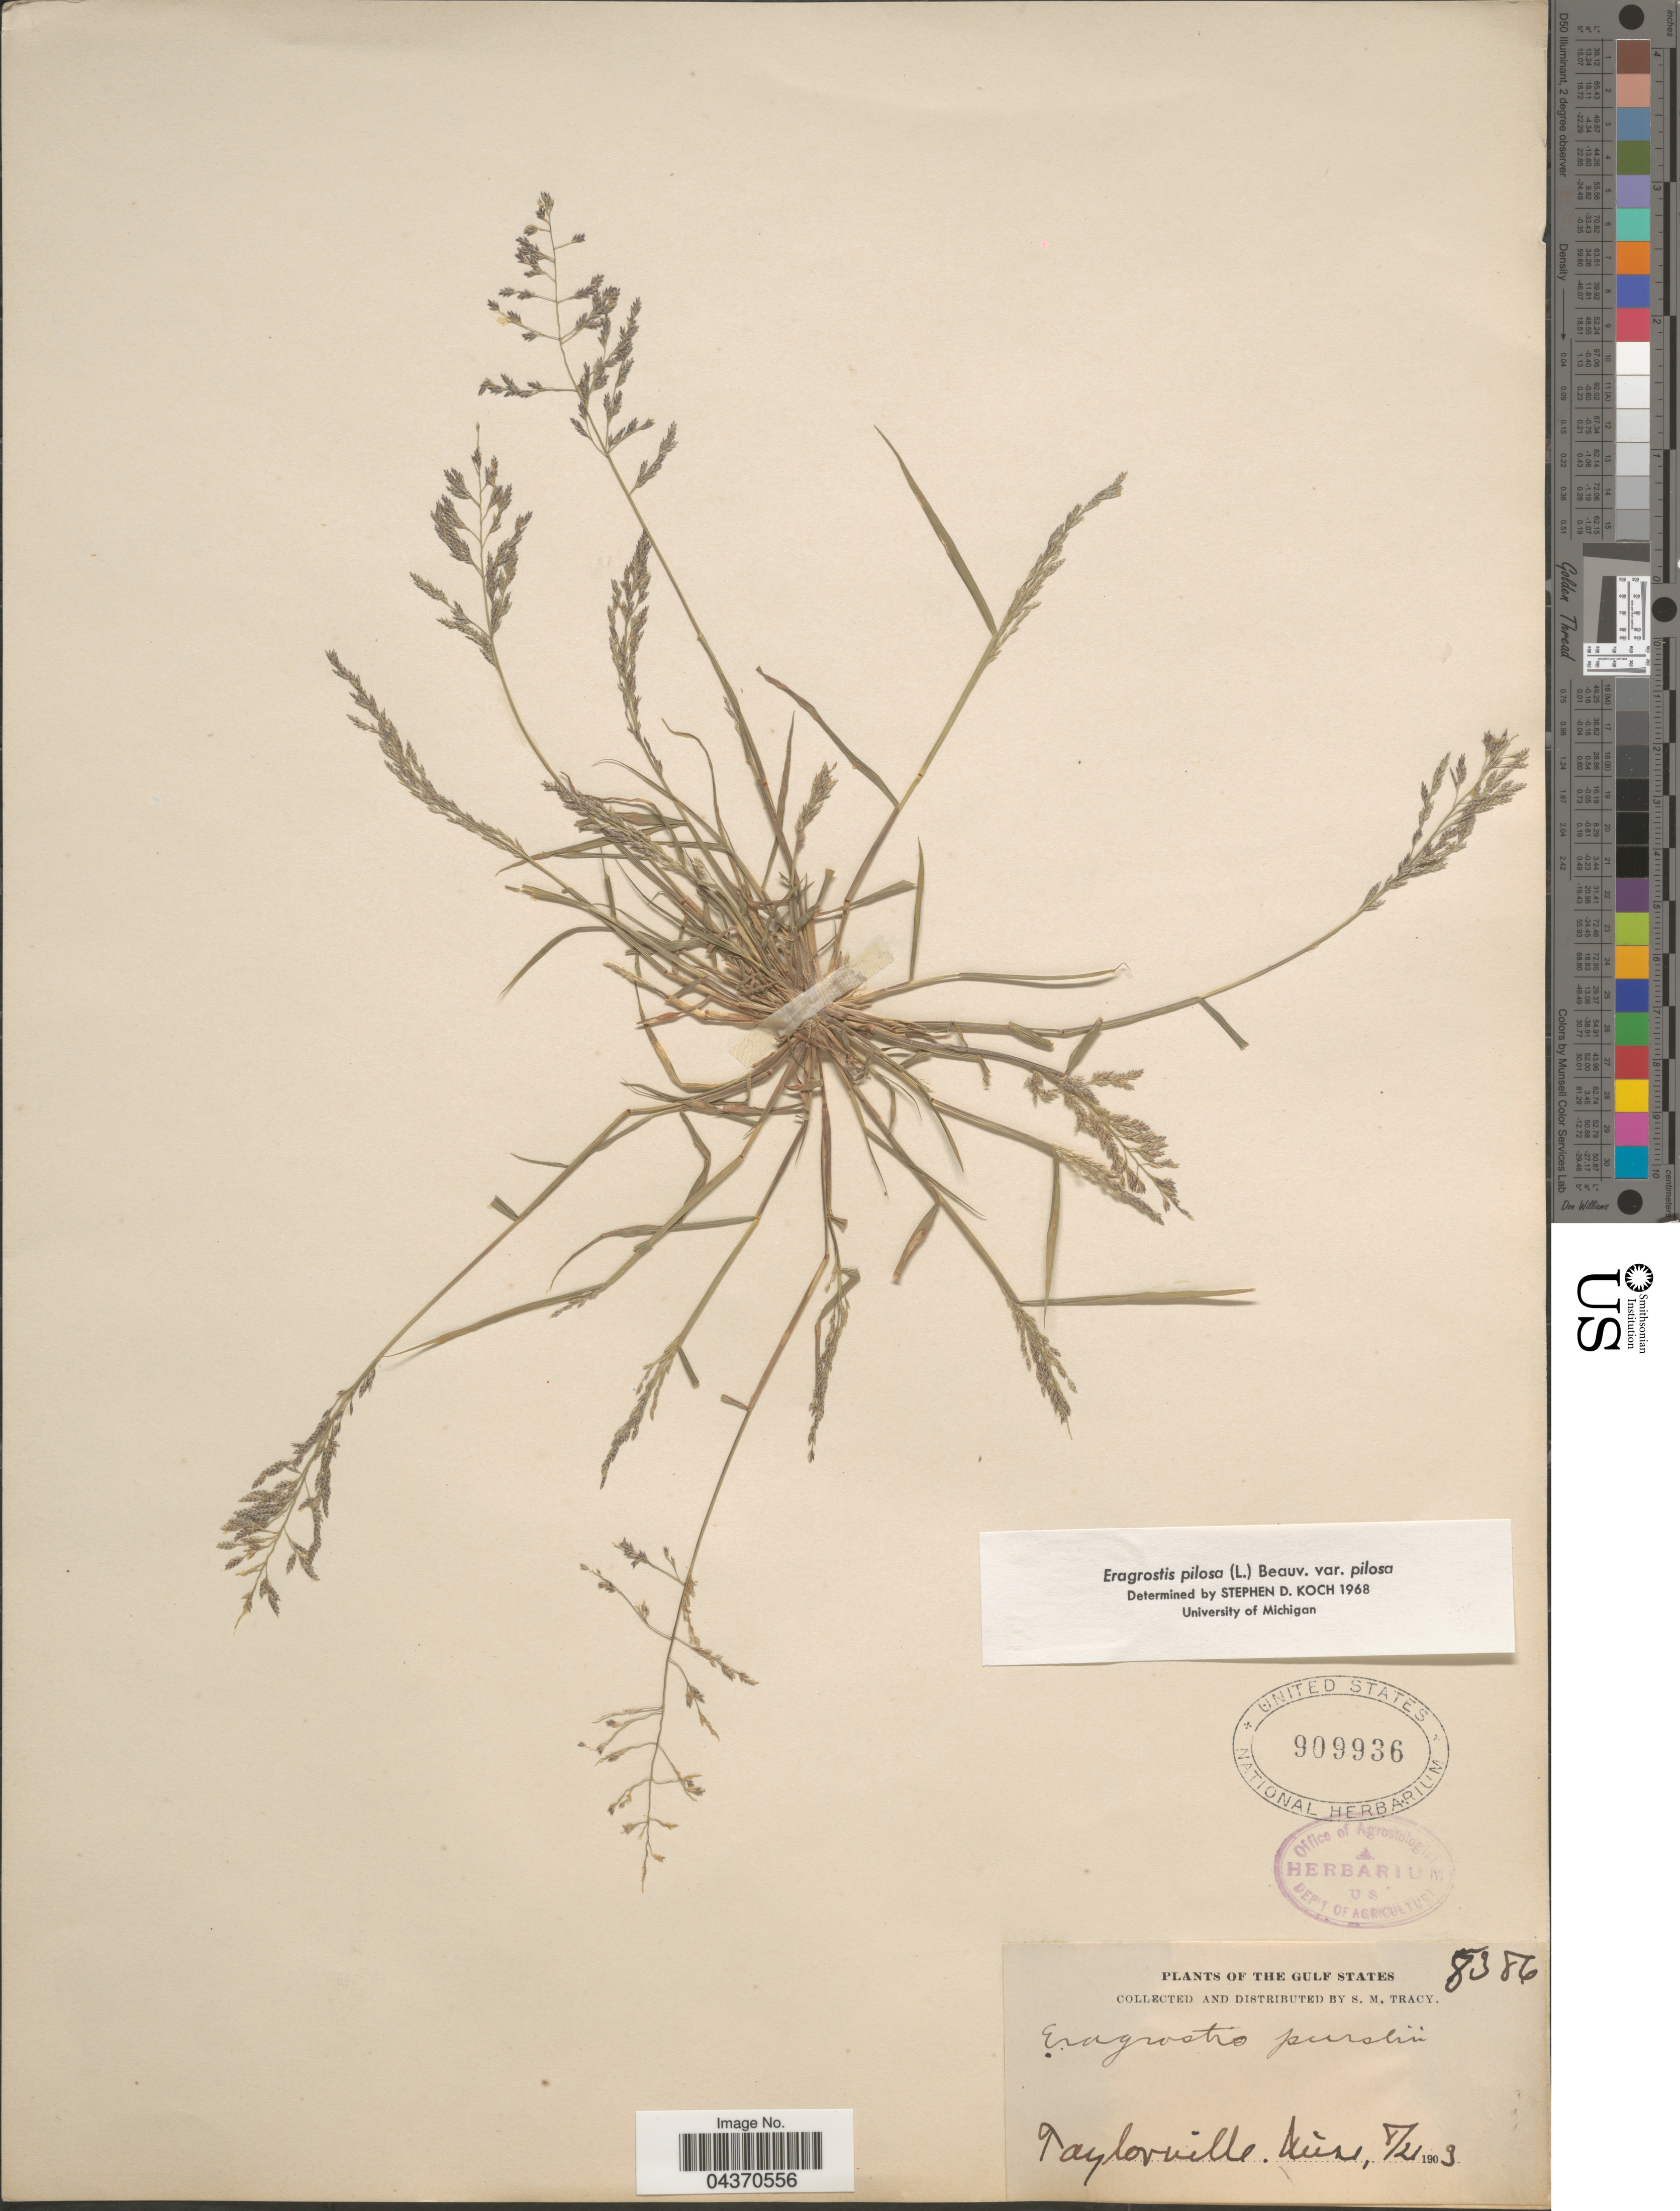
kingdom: Plantae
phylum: Tracheophyta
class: Liliopsida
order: Poales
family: Poaceae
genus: Eragrostis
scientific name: Eragrostis pilosa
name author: (L.) P. Beauv.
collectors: S. M. Tracy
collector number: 8386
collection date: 1903-08-21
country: United States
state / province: Mississippi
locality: Gulf States. Taylorville.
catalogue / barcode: US 909936